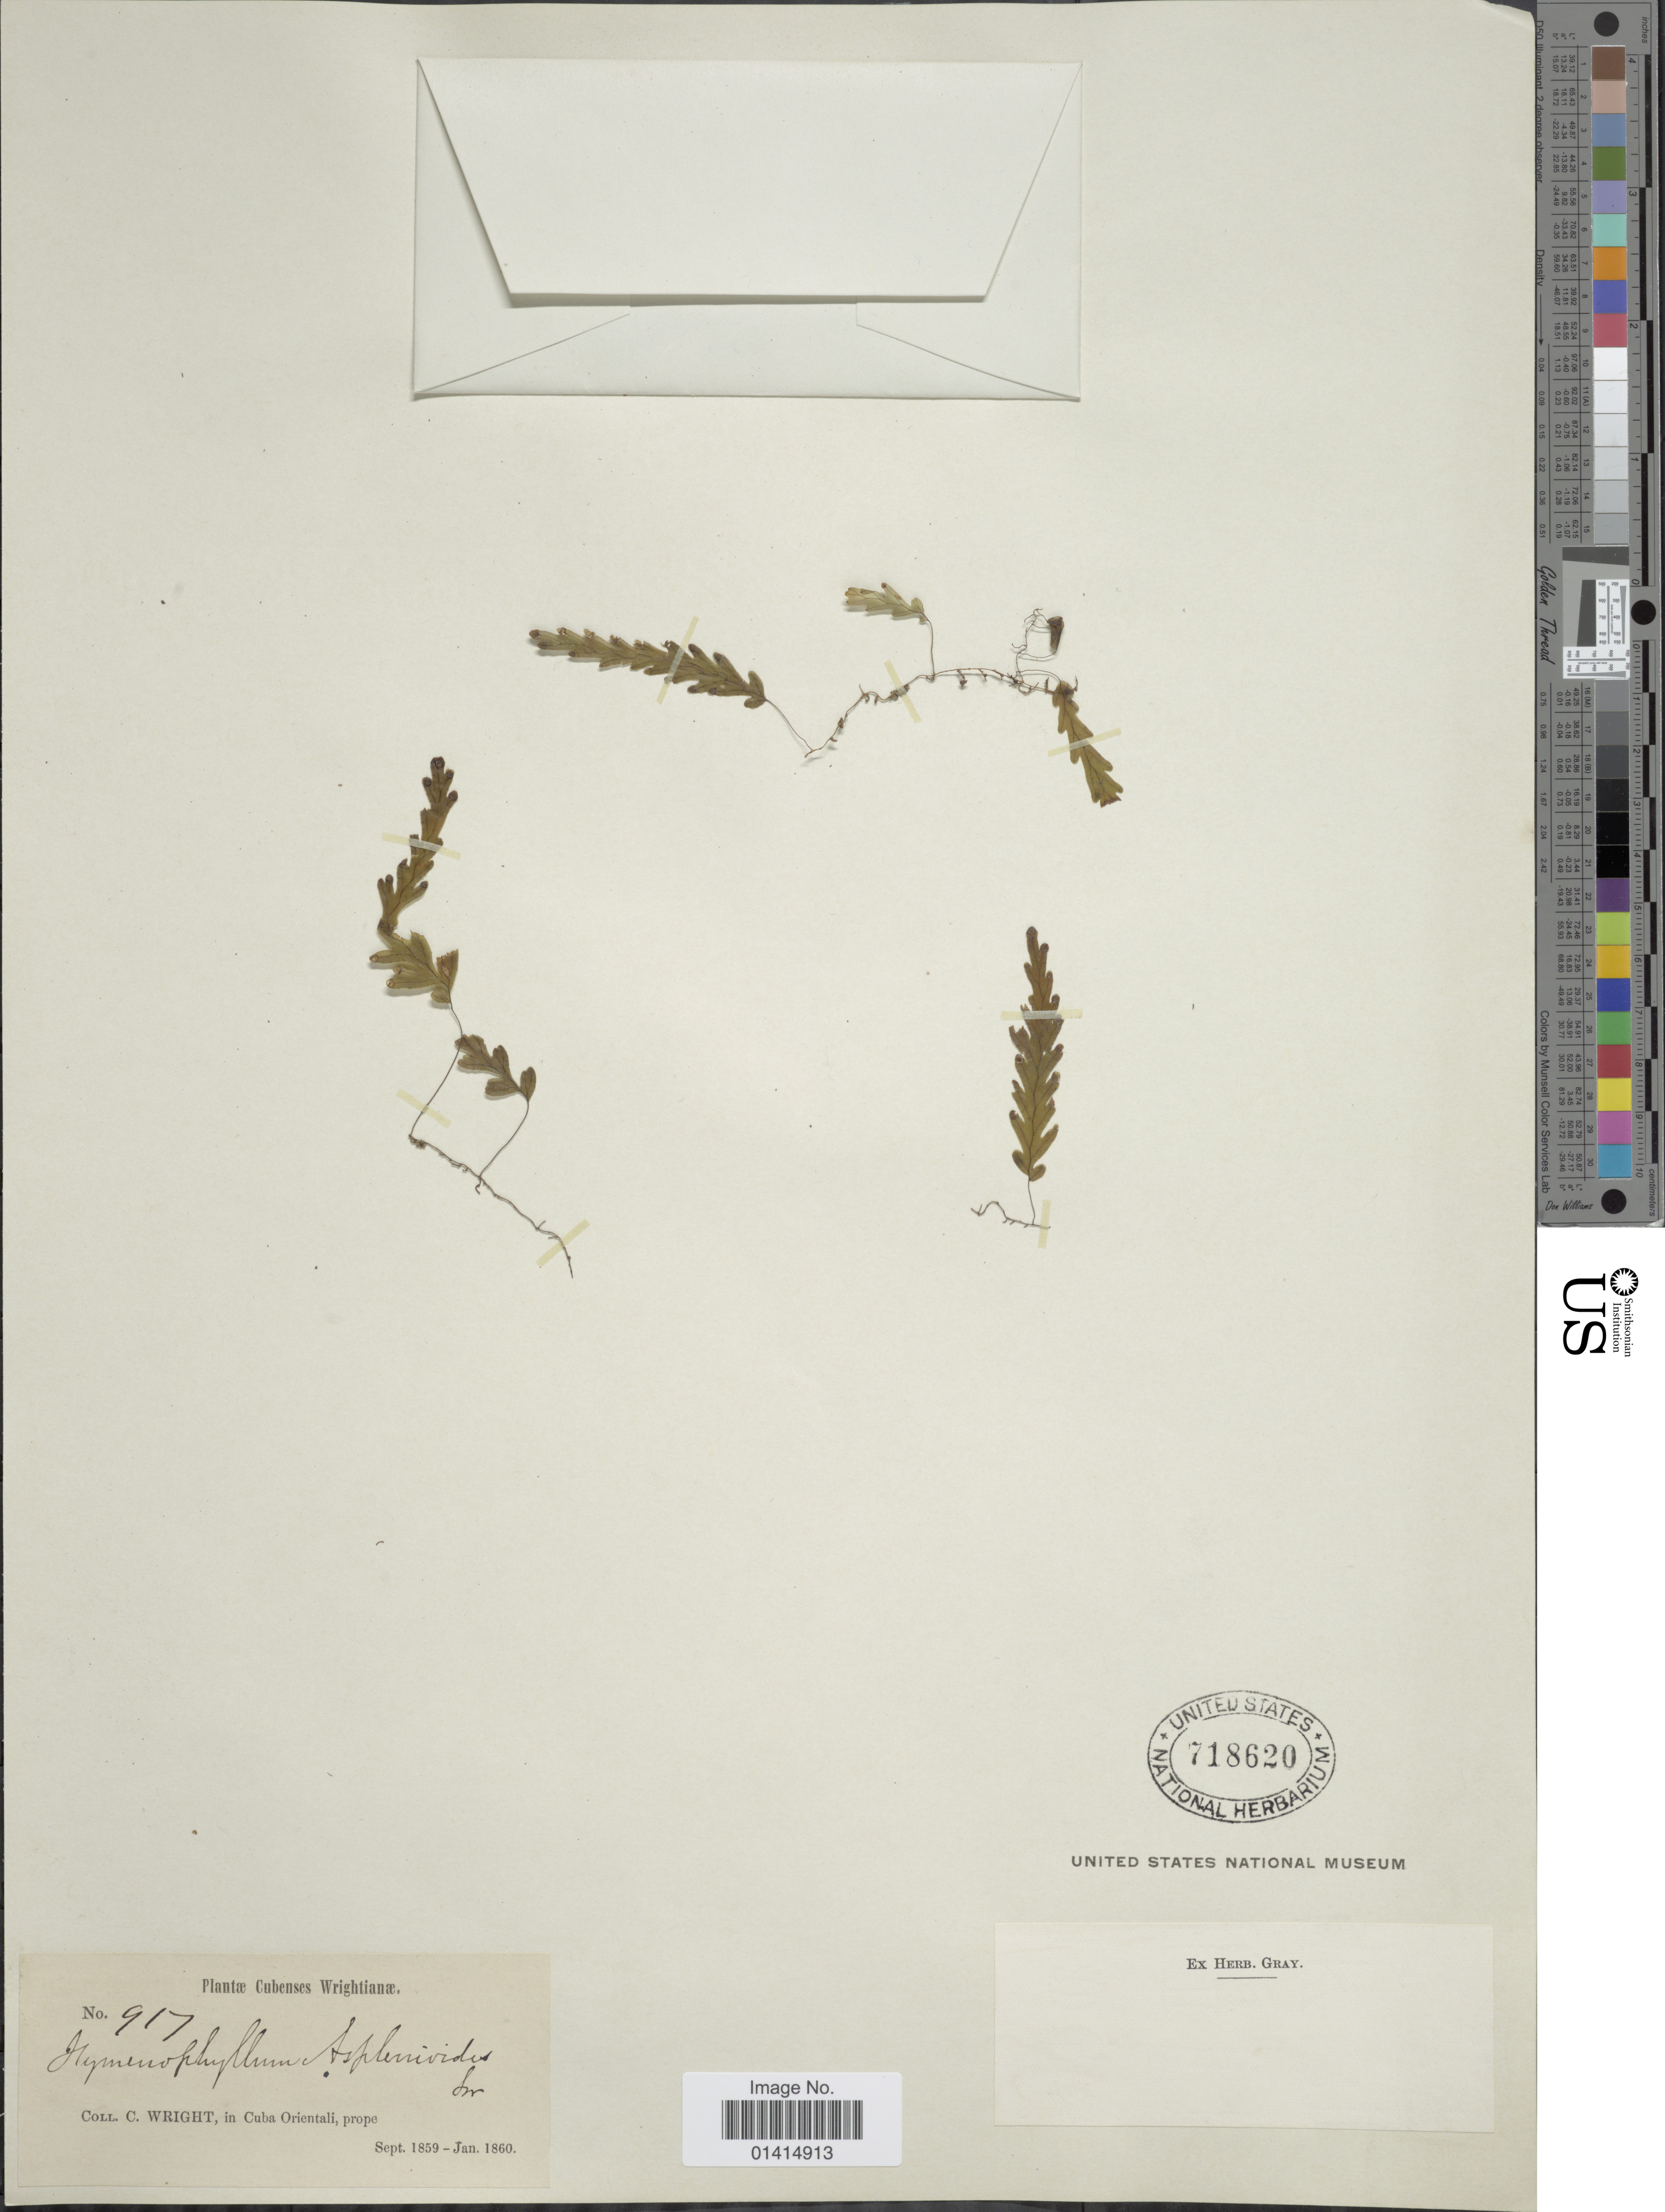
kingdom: Plantae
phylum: Tracheophyta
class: Polypodiopsida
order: Hymenophyllales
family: Hymenophyllaceae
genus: Hymenophyllum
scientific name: Hymenophyllum asplenioides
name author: (Sw.) Sw.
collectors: C. Wright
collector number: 917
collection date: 1859-09/1860-01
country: Cuba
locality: In Cuba Orientali, prope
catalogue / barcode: US 718620